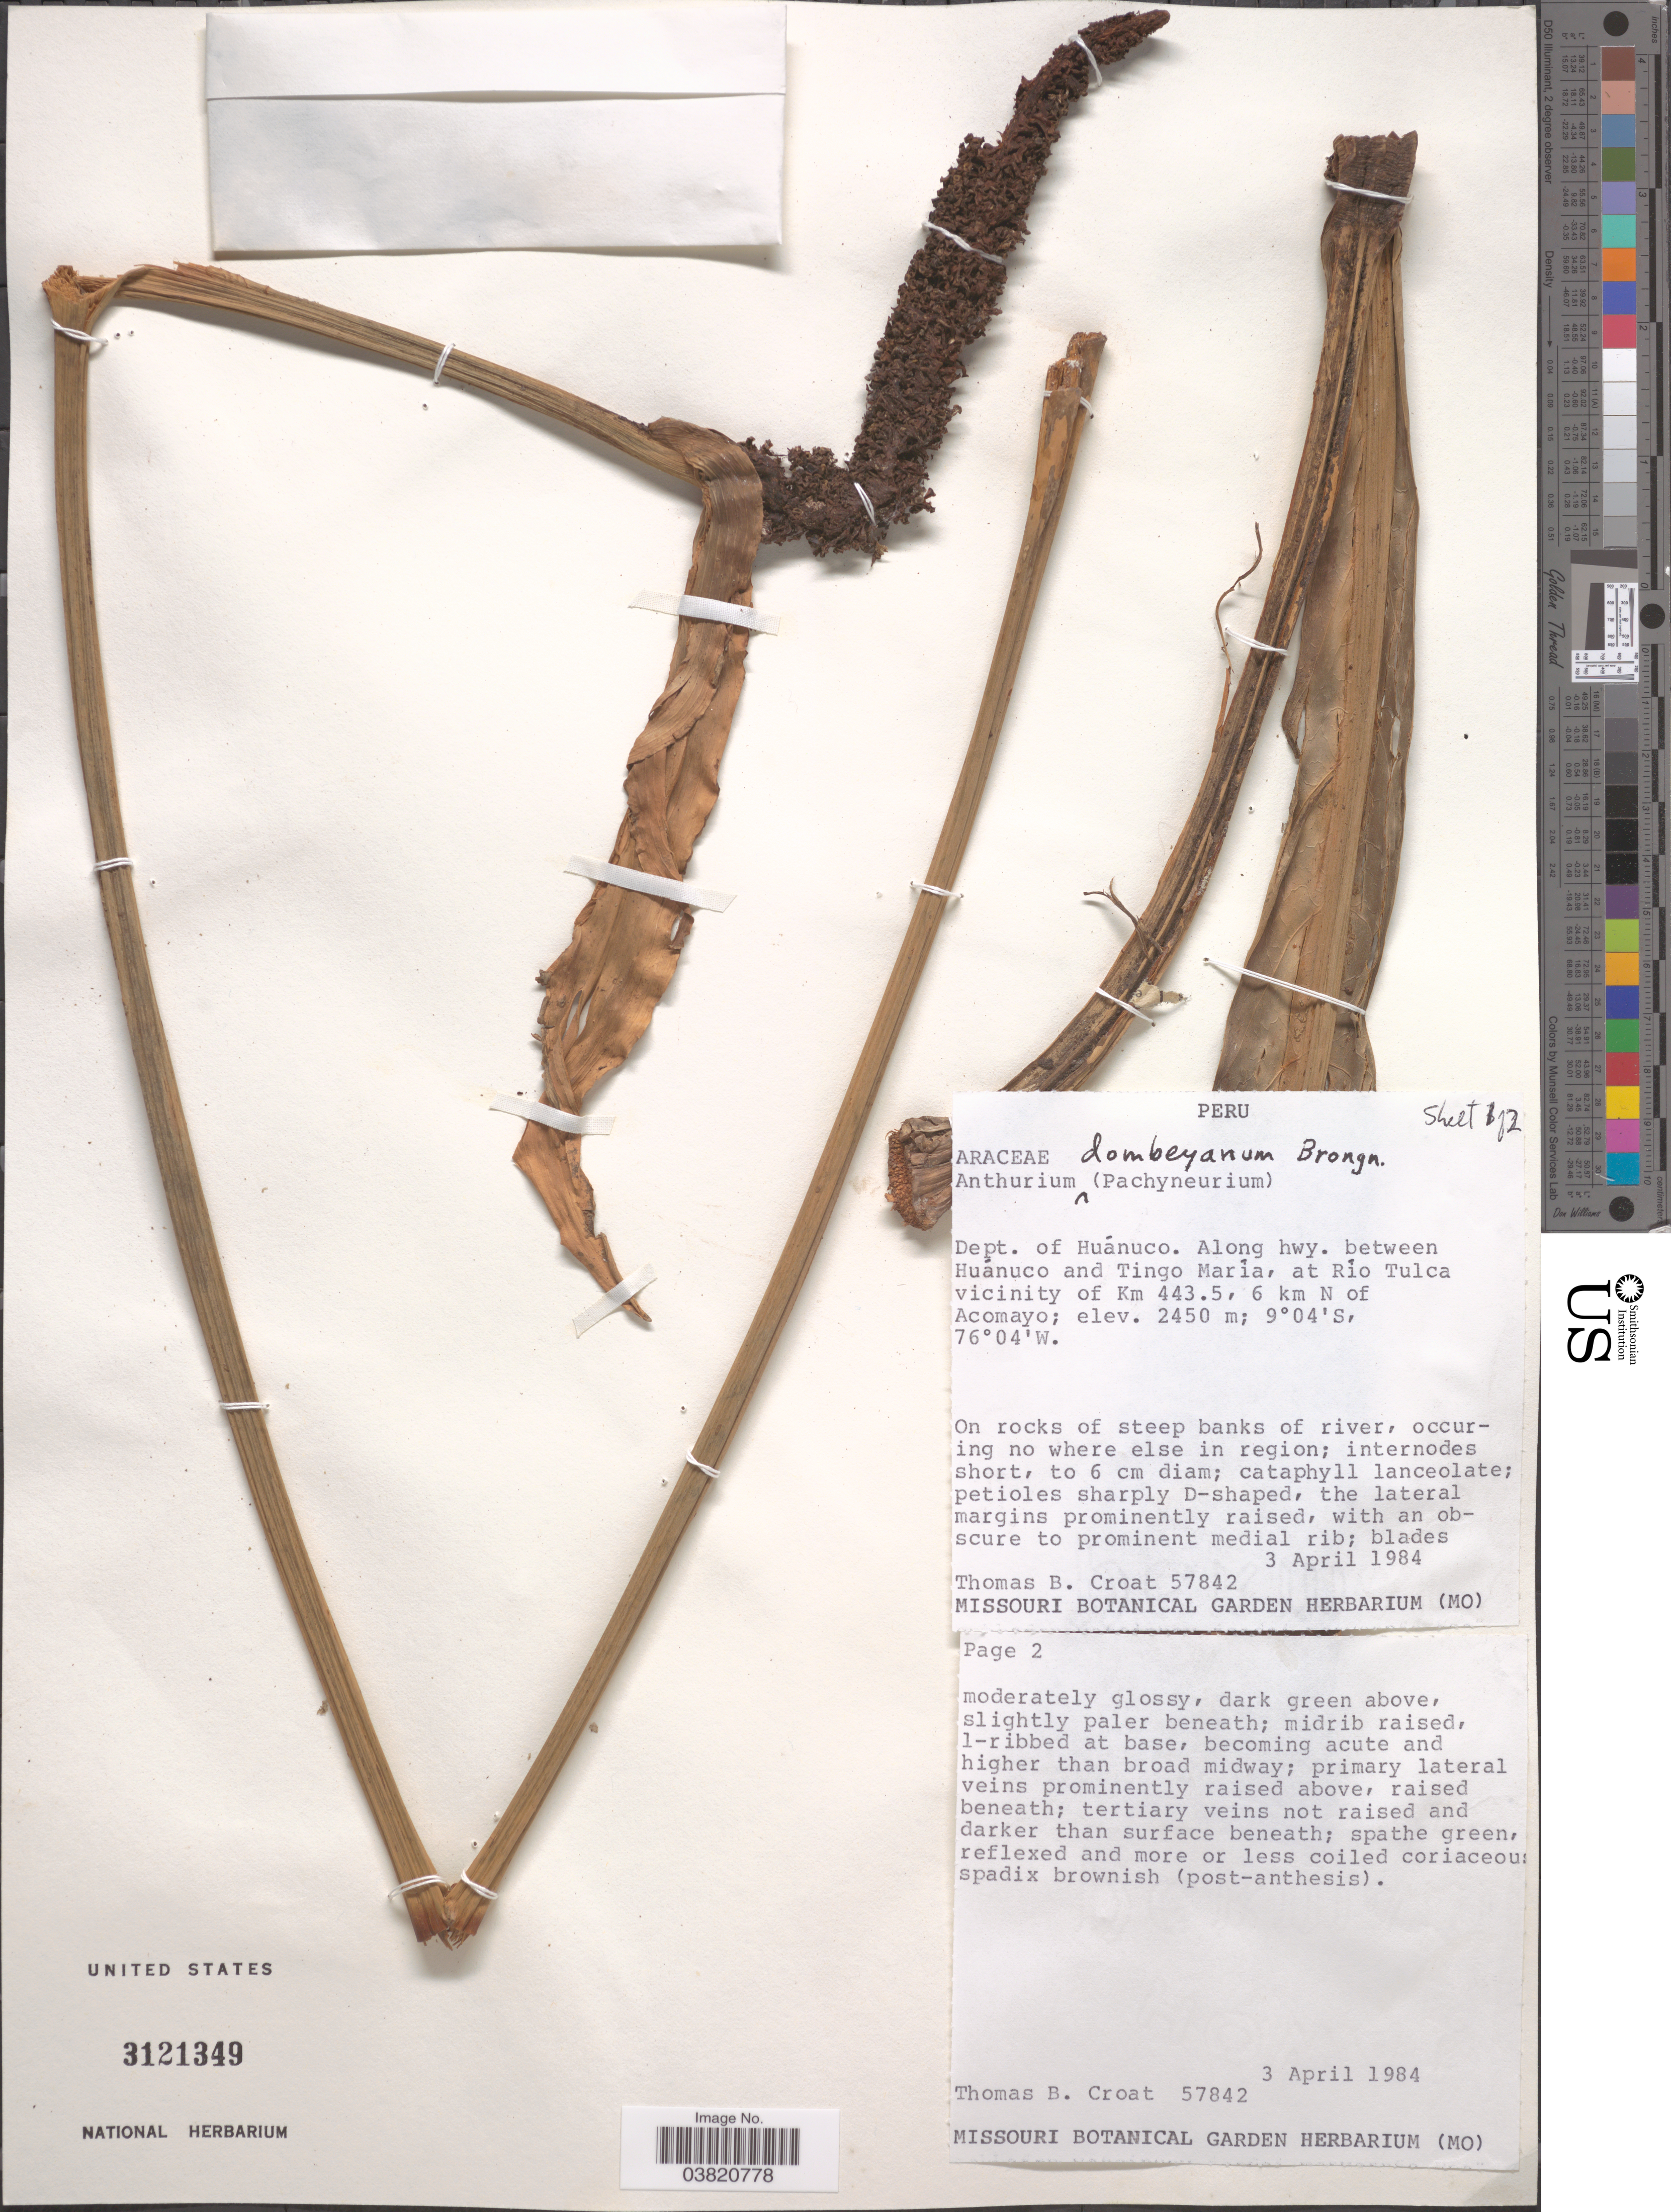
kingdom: Plantae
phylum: Tracheophyta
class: Liliopsida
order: Alismatales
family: Araceae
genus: Anthurium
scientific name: Anthurium dombeyanum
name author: Brongn. ex Schott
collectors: T. B. Croat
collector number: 57842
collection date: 1984-04-03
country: Peru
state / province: Huánuco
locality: Dept. of Huánuco. Along hwy. between Huánuco and Tingo María, at Río Tulca vicinity of Km 443.5, 6 km N of Acomayo.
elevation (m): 2450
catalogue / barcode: US 3121349